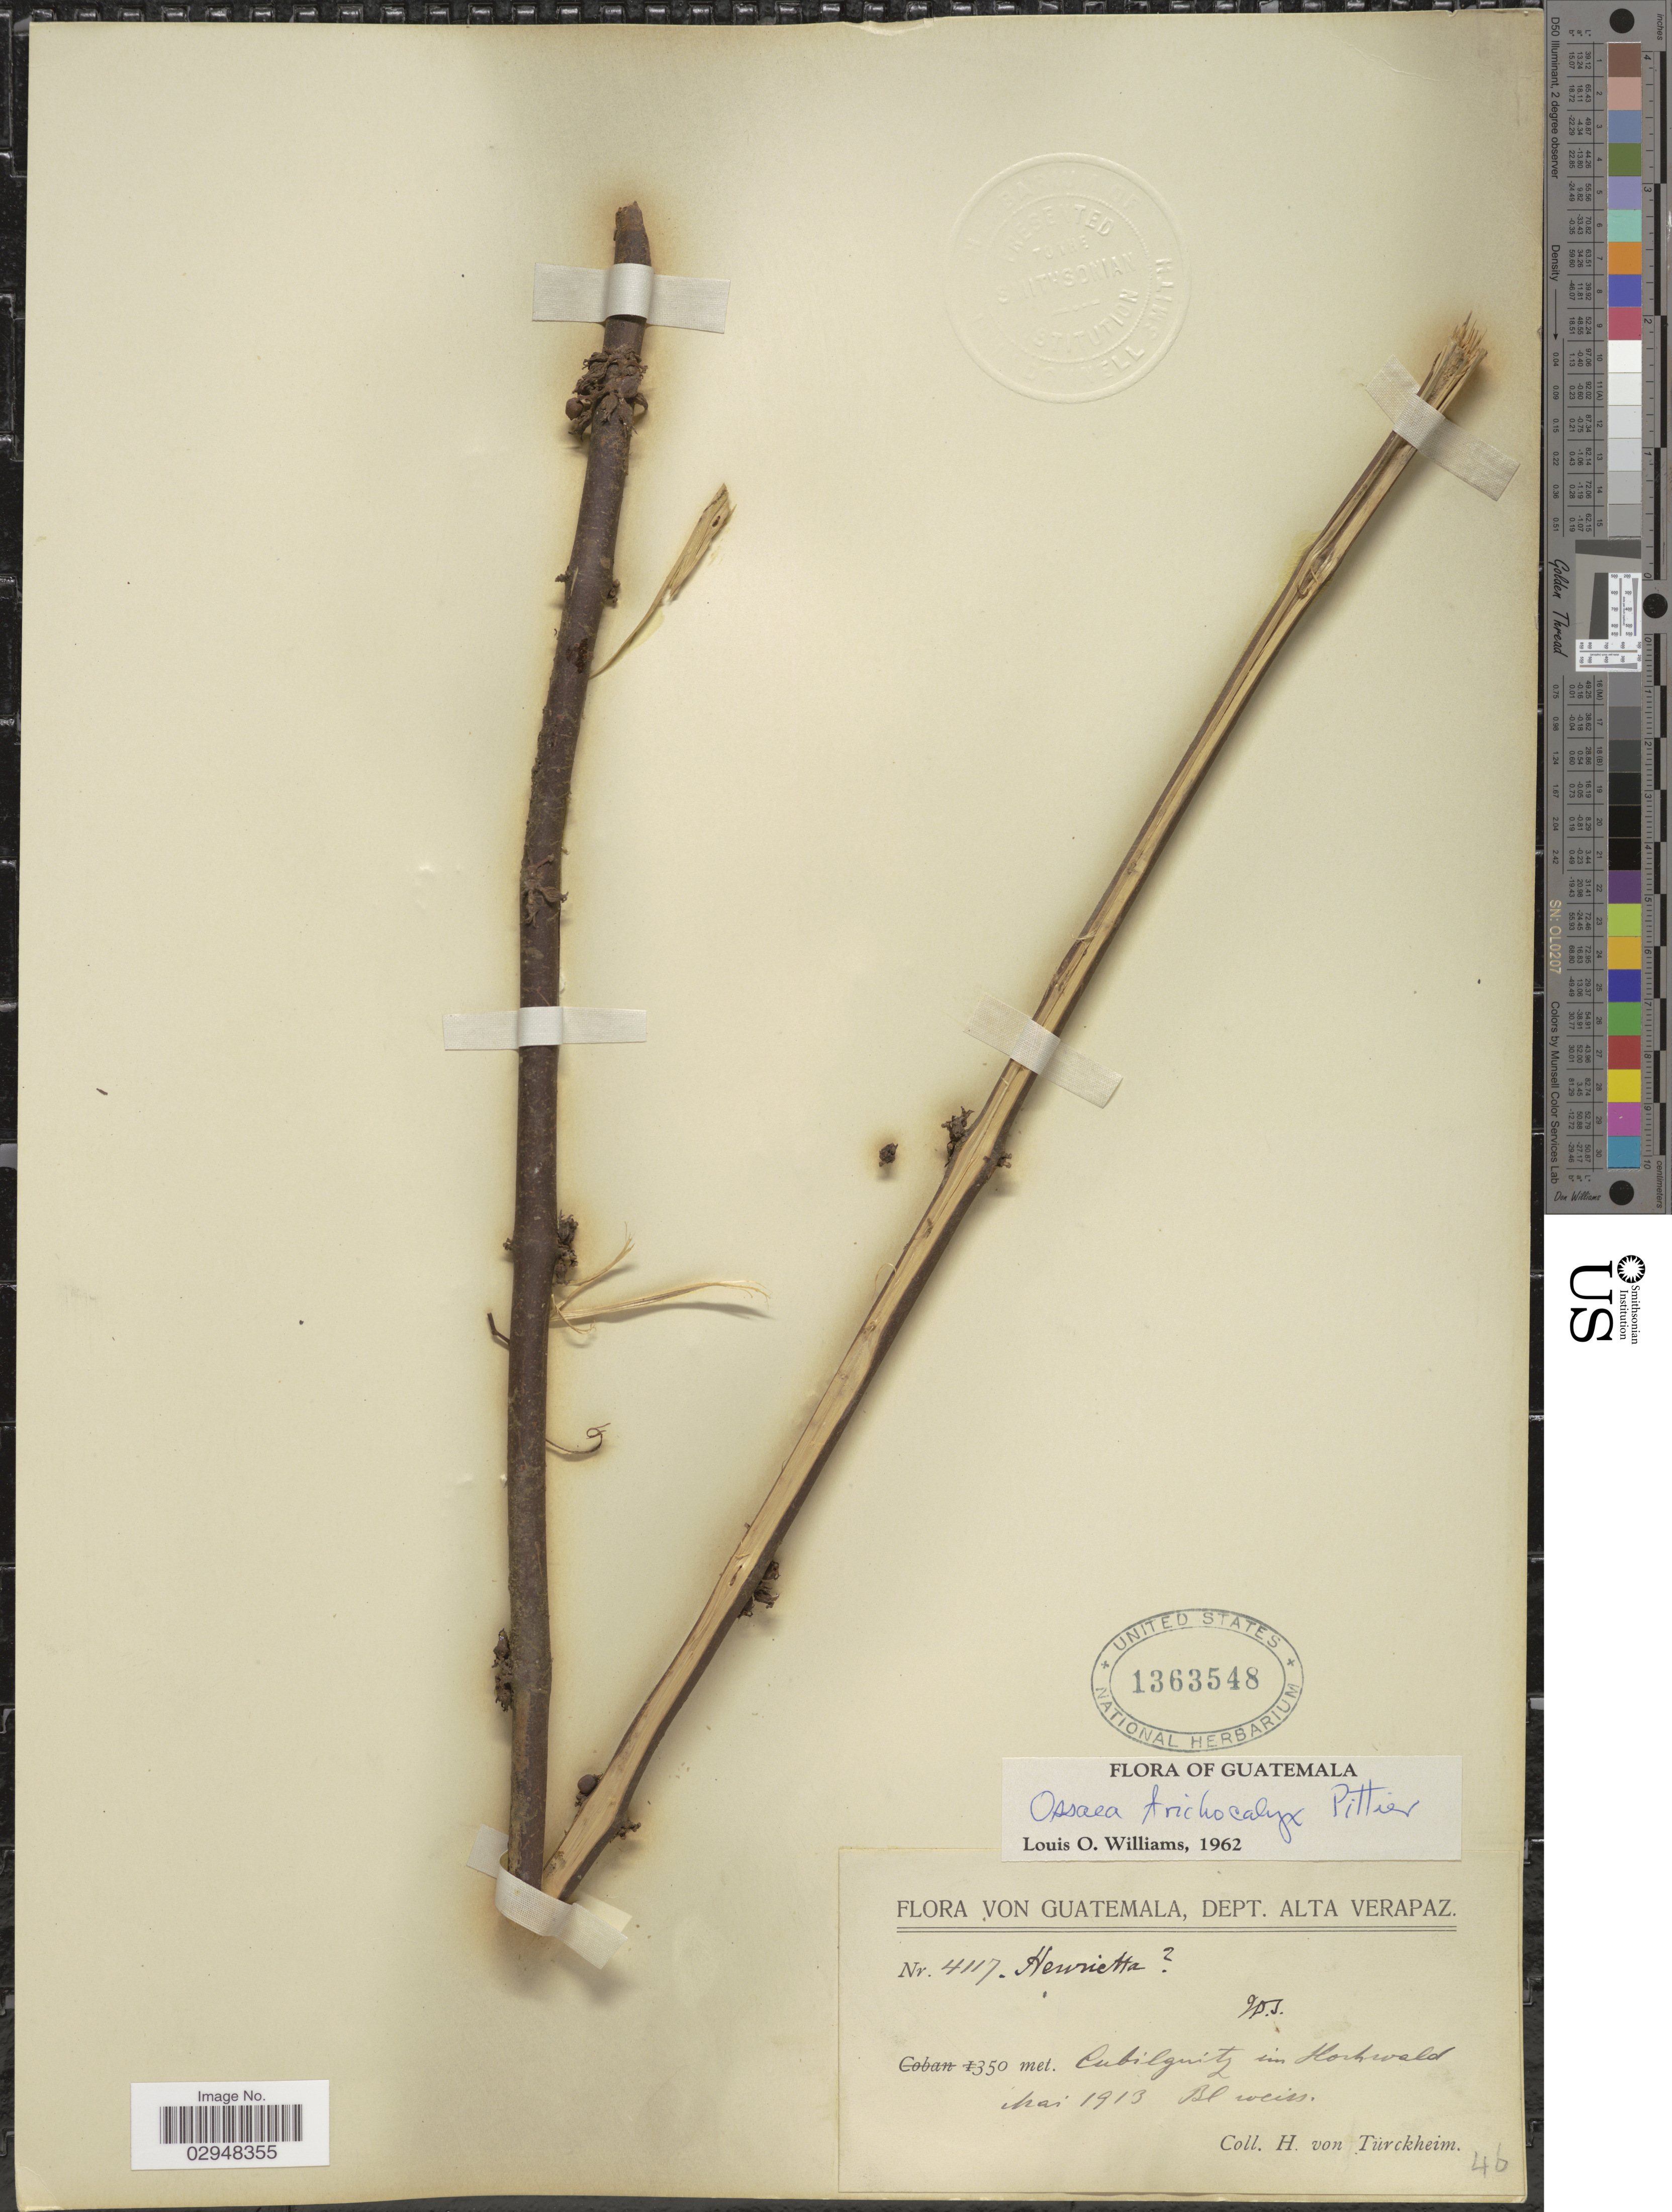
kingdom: Plantae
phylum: Tracheophyta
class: Magnoliopsida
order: Myrtales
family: Melastomataceae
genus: Clidemia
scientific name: Clidemia trichocalyx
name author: (S.F. Blake) Gleason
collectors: H. von Türckheim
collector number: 4117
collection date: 1913-05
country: Guatemala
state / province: Alta Verapaz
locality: Cubilquitz in Hochwald.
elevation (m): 1350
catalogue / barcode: US 1363548